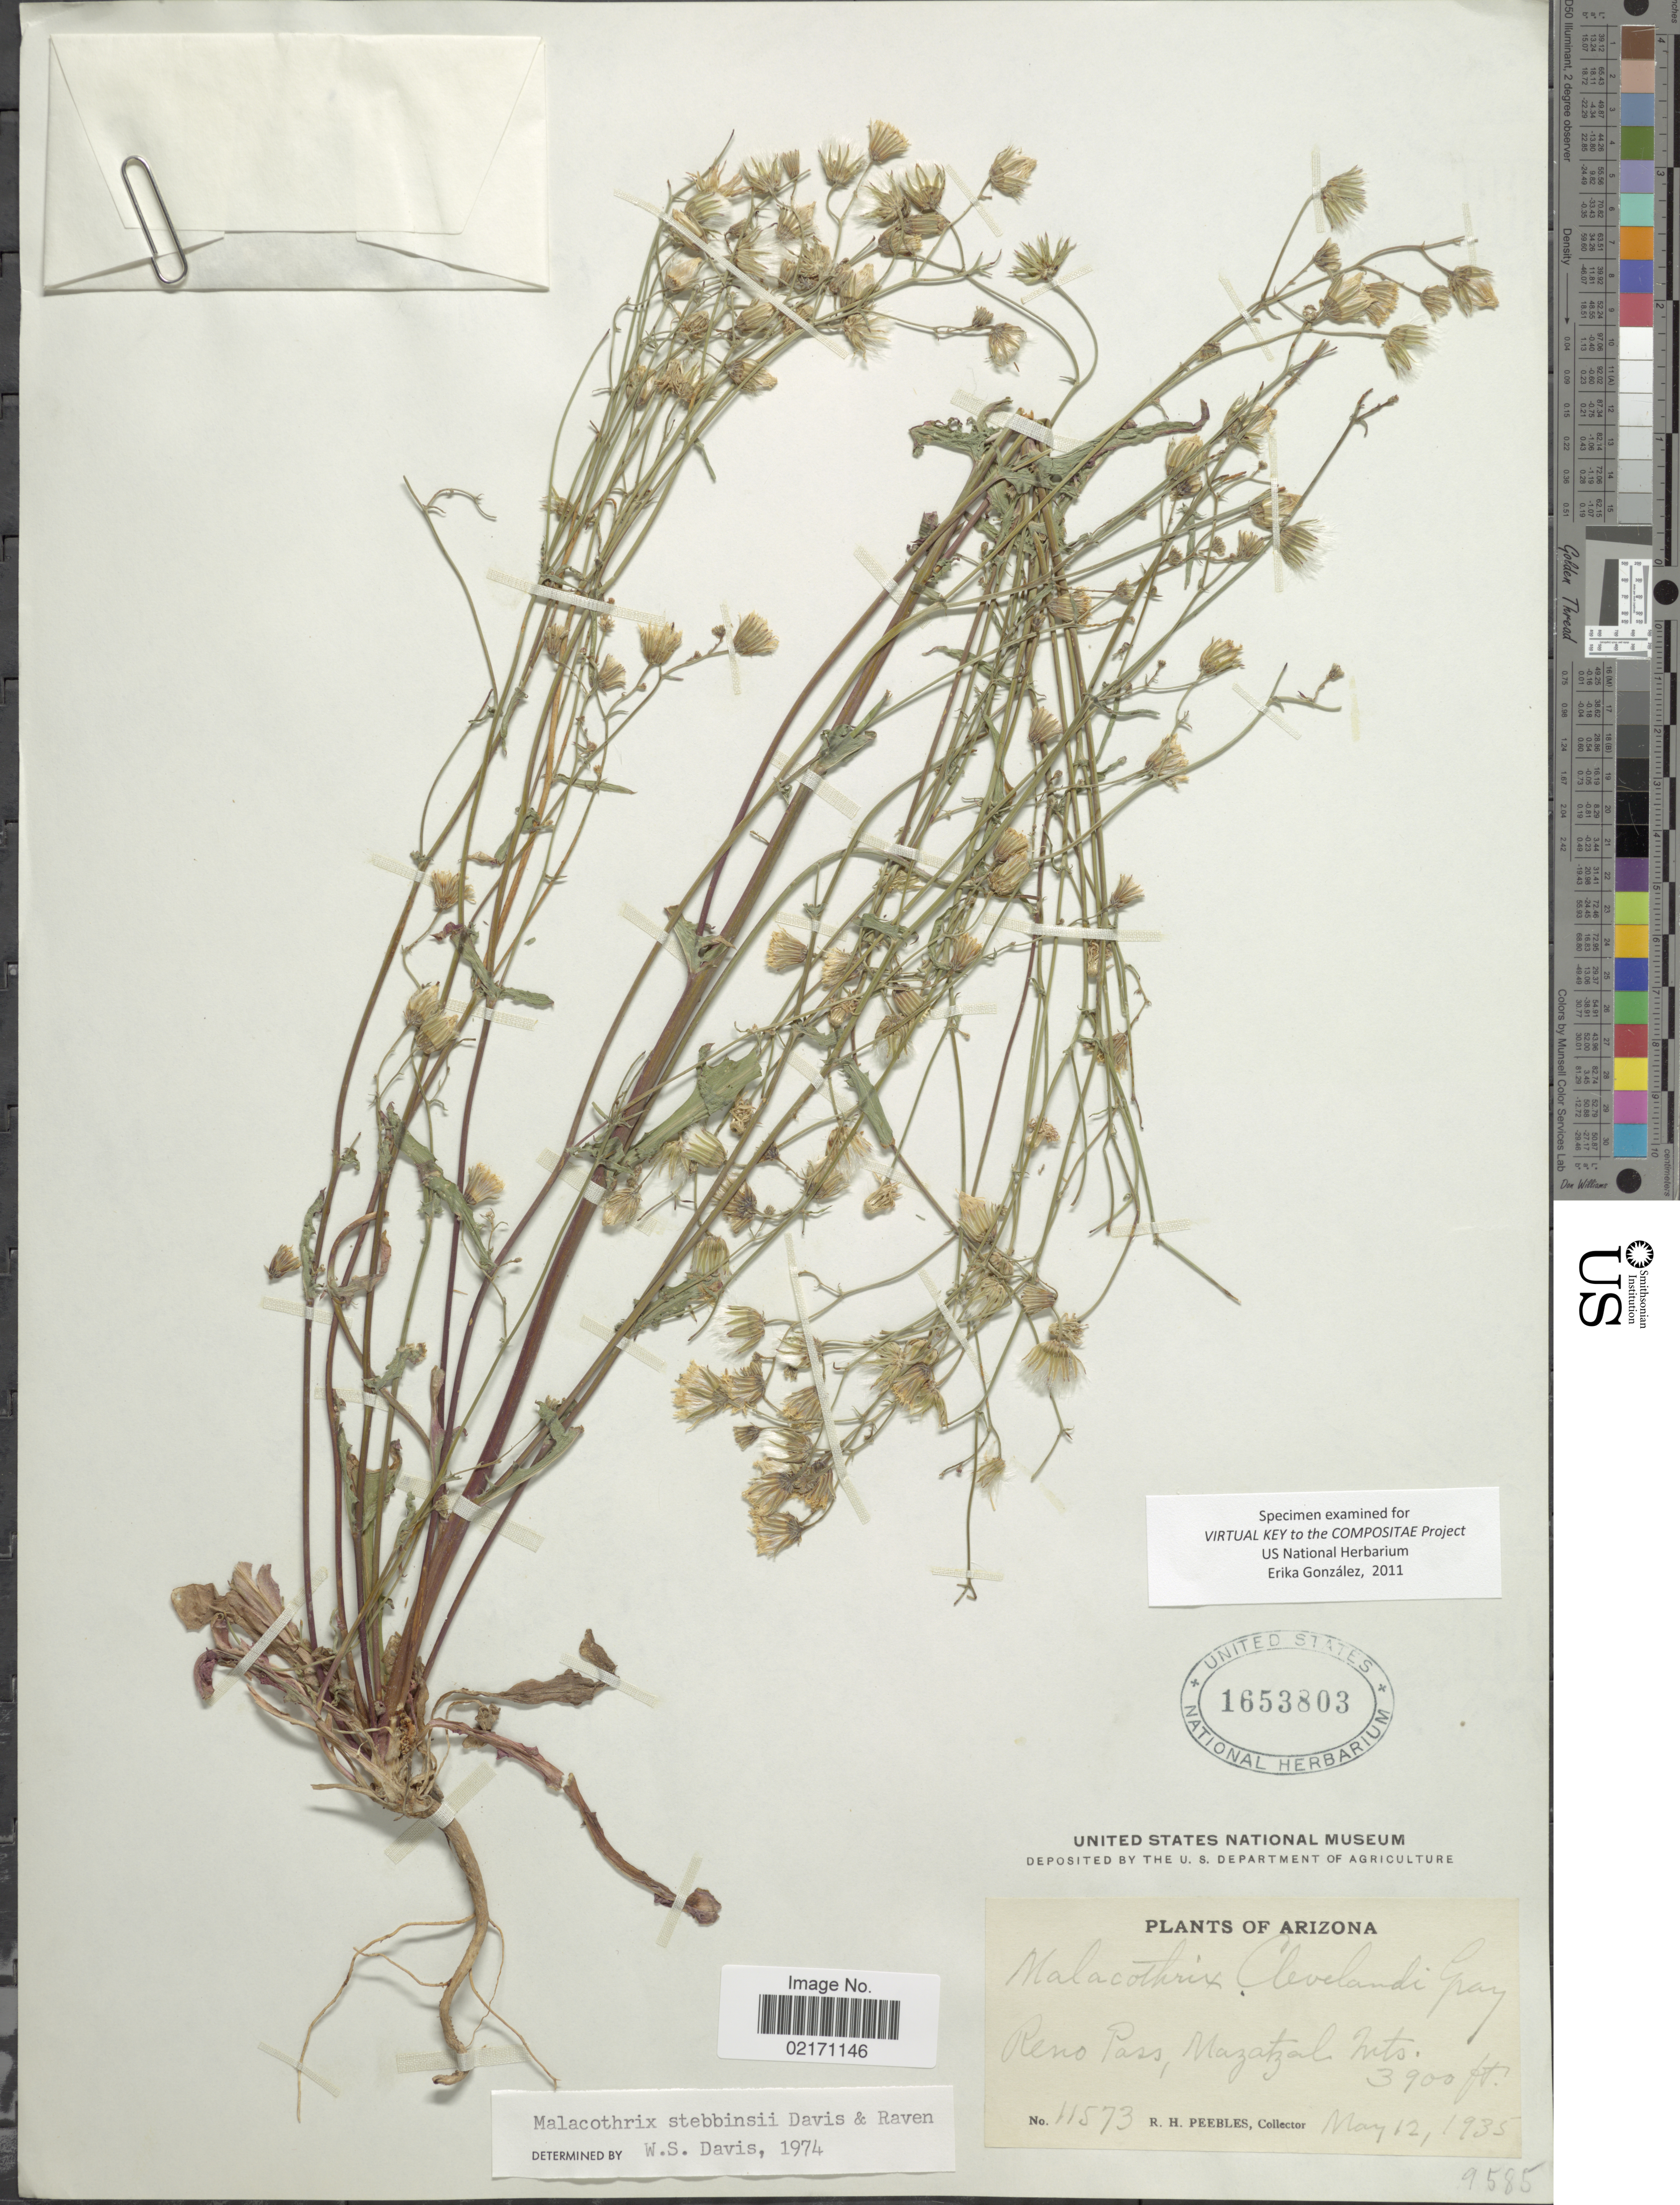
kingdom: Plantae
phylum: Tracheophyta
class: Magnoliopsida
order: Asterales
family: Asteraceae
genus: Malacothrix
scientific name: Malacothrix stebbinsii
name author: W.S. Davis & P.H. Raven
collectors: R. H. Peebles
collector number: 11573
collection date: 1935-05-12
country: United States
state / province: Arizona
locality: Peno Pass, Mazatzal Mts.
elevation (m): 1189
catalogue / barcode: US 1653803